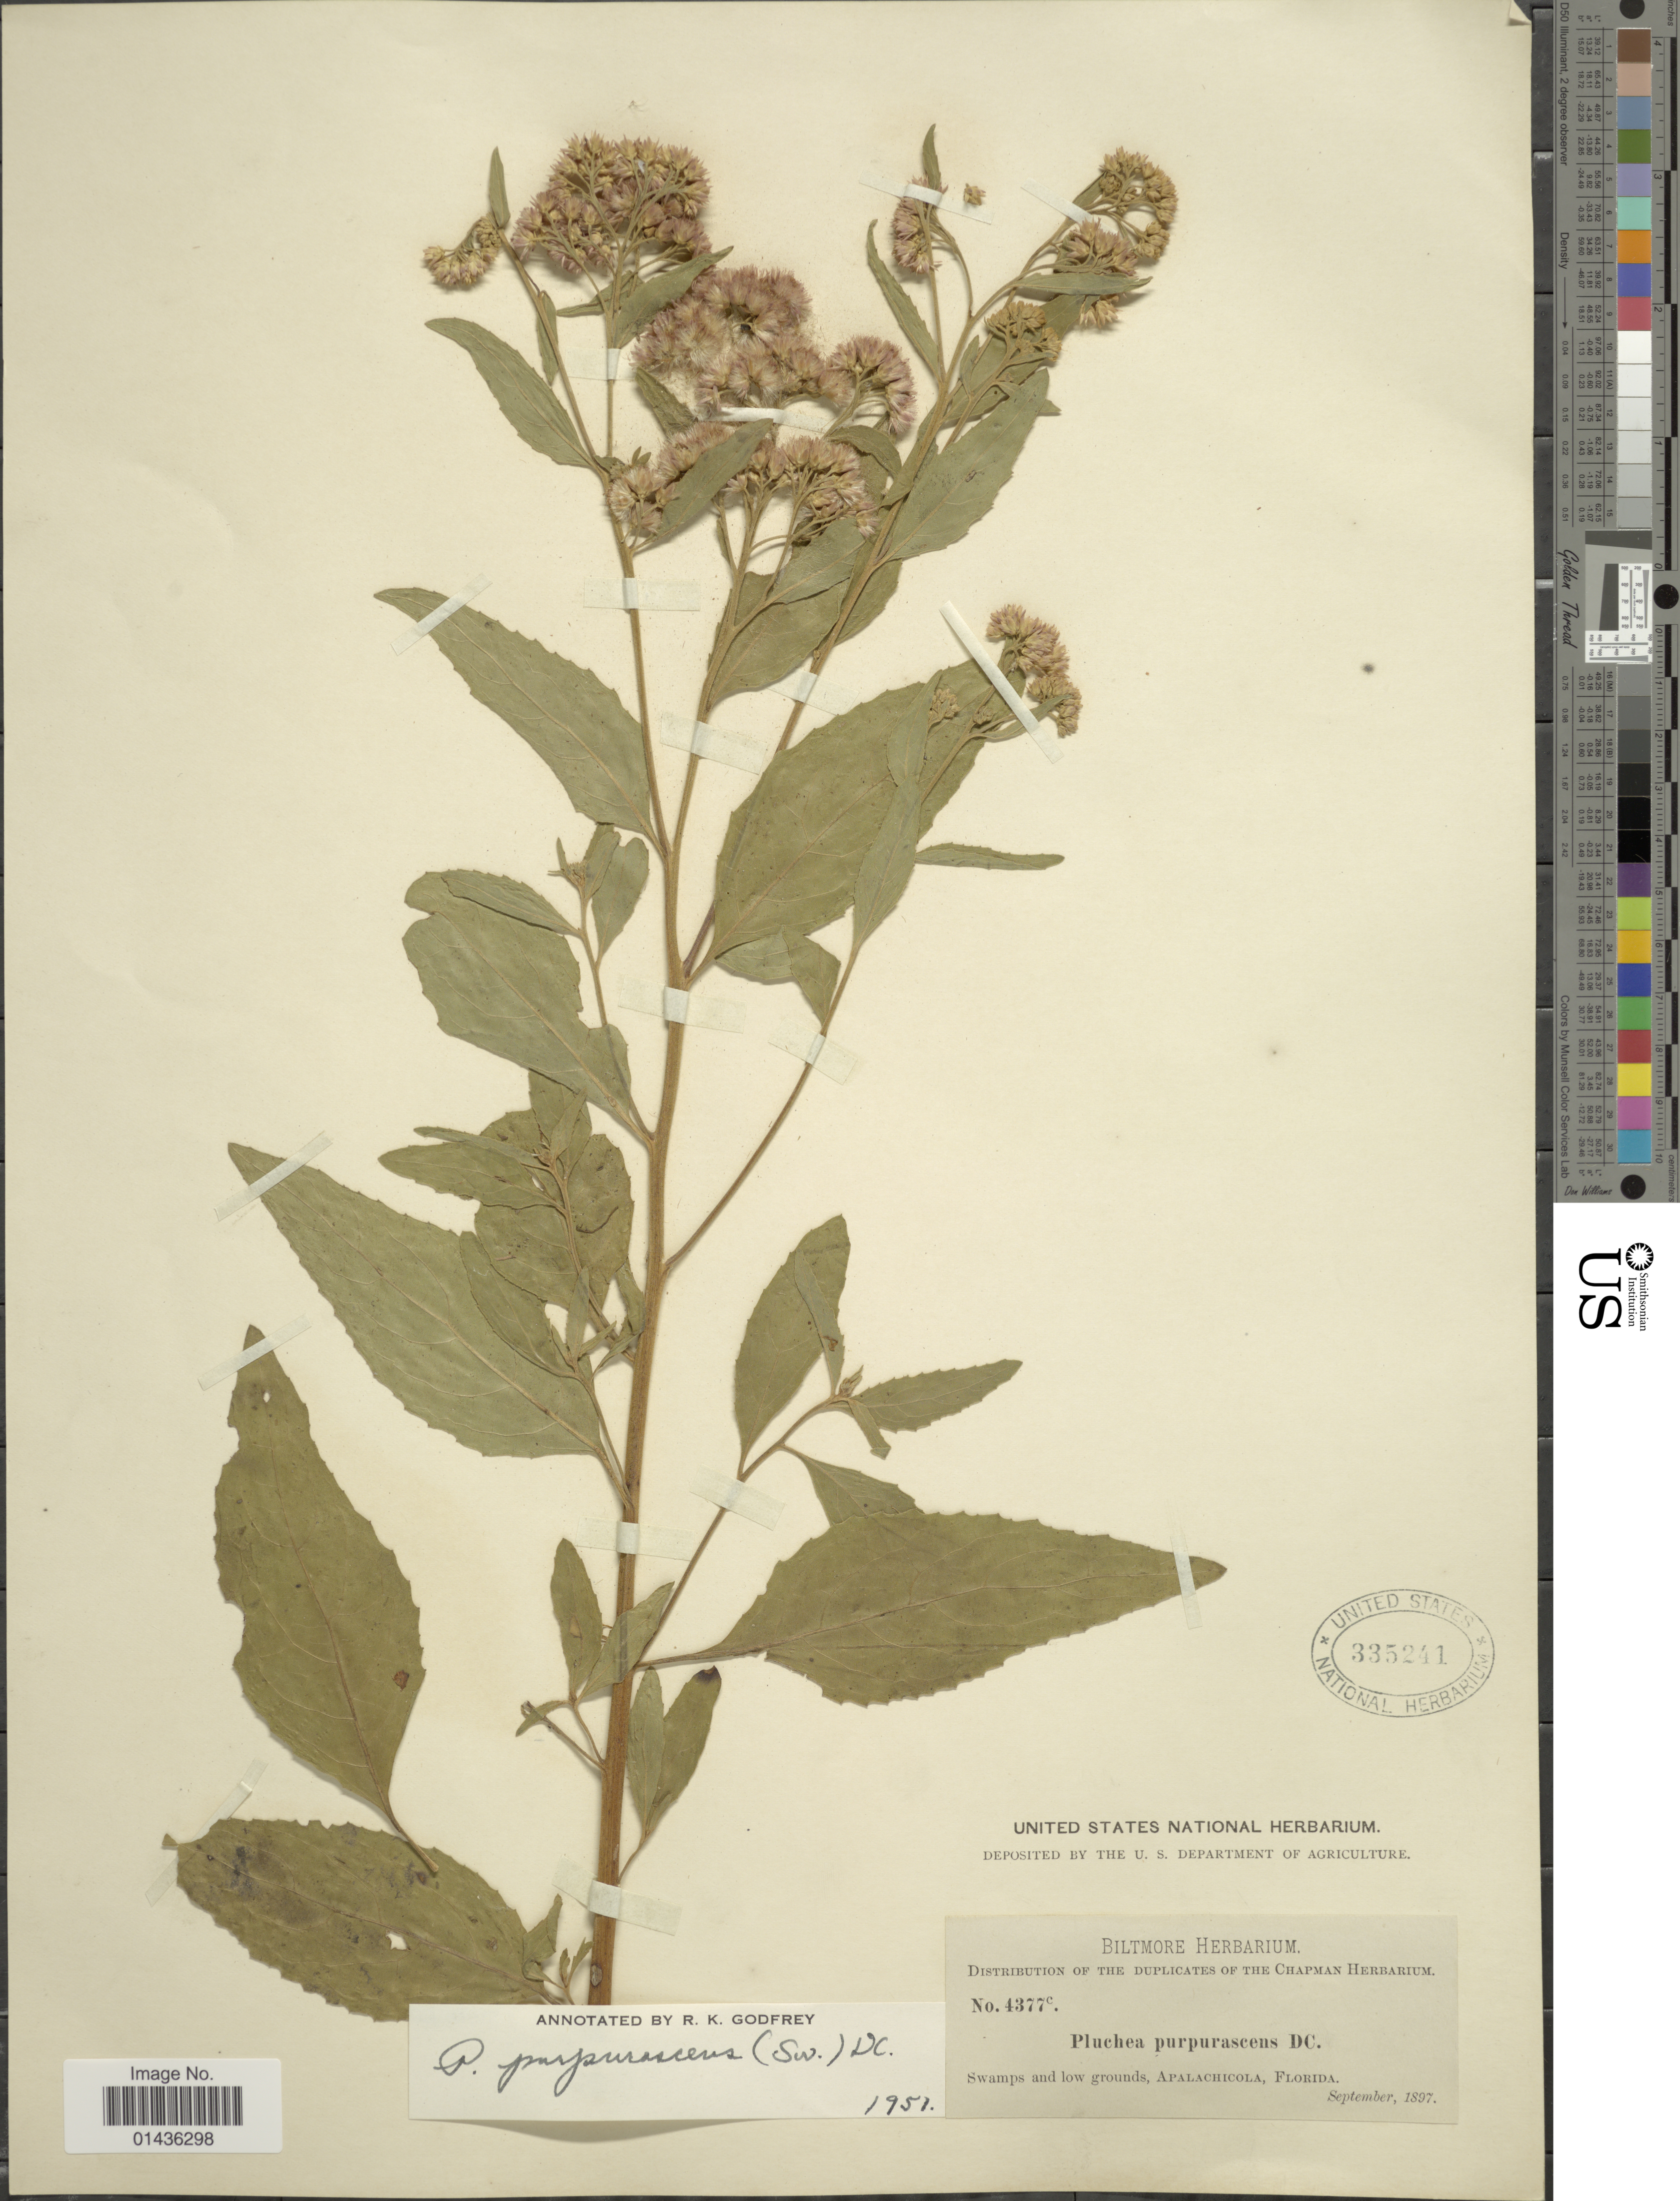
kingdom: Plantae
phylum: Tracheophyta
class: Magnoliopsida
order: Asterales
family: Asteraceae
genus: Pluchea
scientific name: Pluchea odorata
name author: (L.) Cass.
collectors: ex herb. Biltmore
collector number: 4377c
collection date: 1897-09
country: United States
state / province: Florida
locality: Apalachicola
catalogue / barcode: US 335241